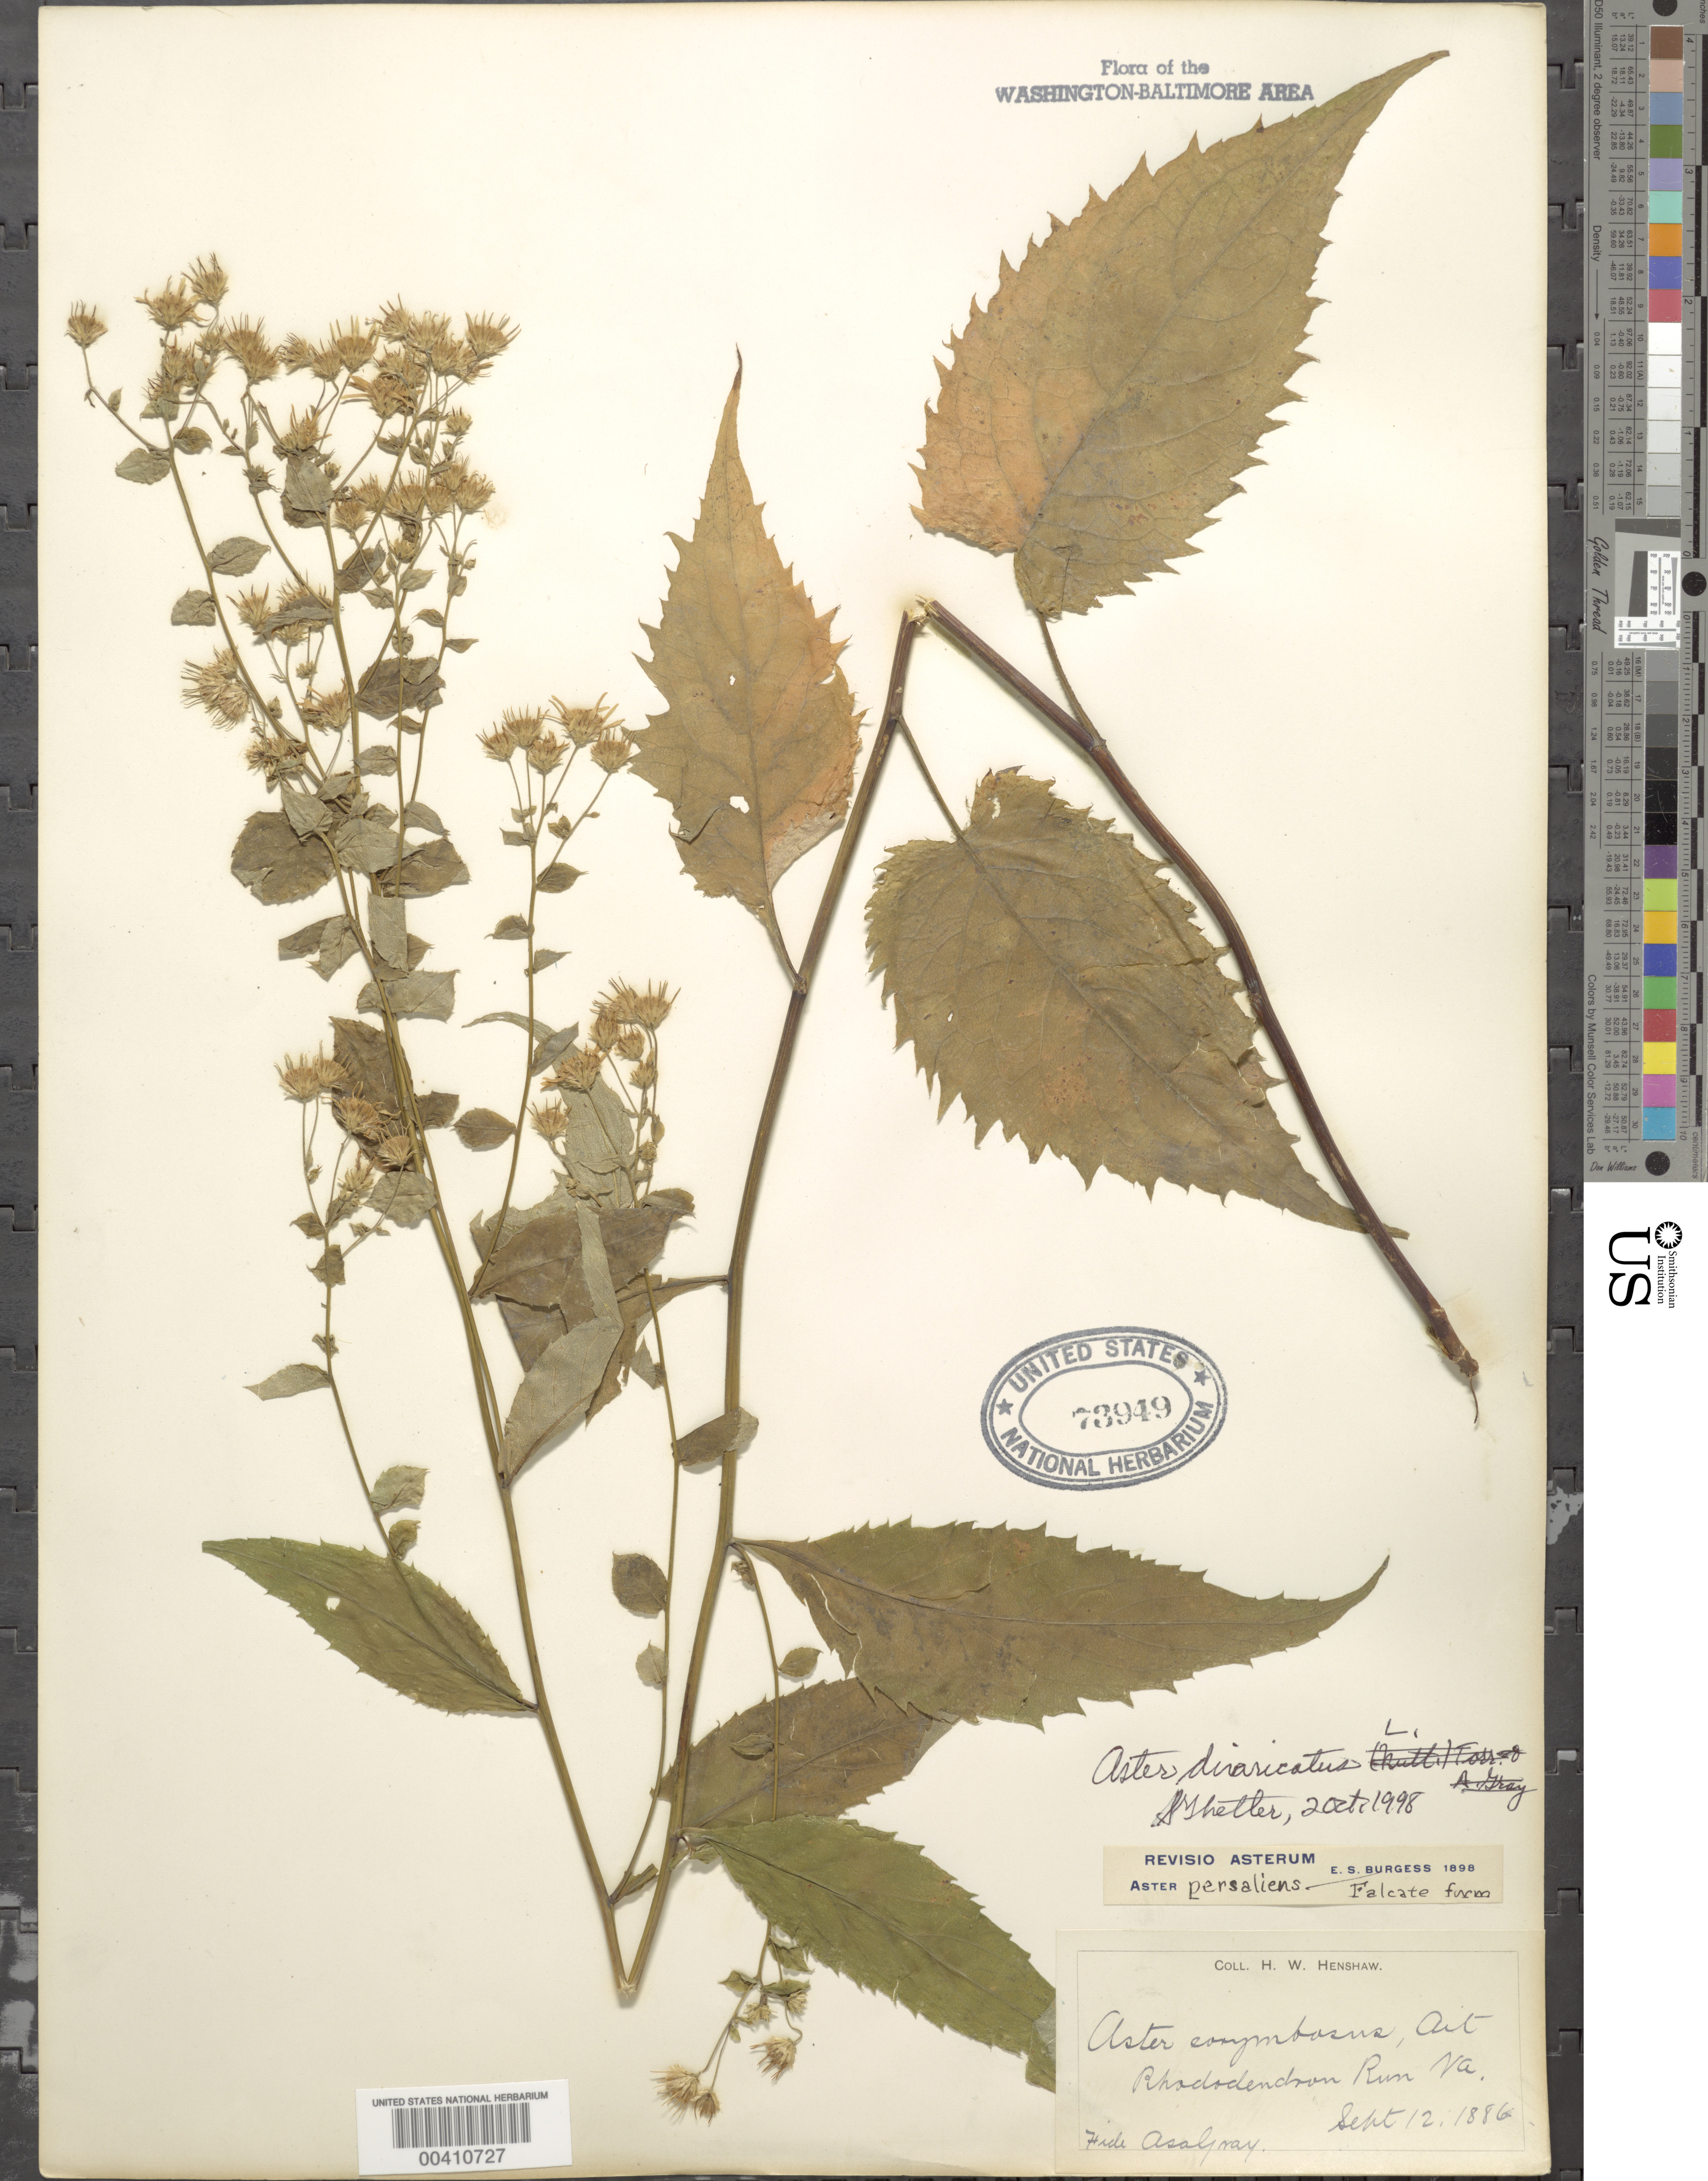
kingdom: Plantae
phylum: Tracheophyta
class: Magnoliopsida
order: Asterales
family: Asteraceae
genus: Eurybia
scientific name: Eurybia divaricata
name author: (L.) G.L. Nesom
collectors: H. Henshaw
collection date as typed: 12 Sep 1886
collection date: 1886-09-12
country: United States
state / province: Virginia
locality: Rhododendron Run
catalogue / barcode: US 73949